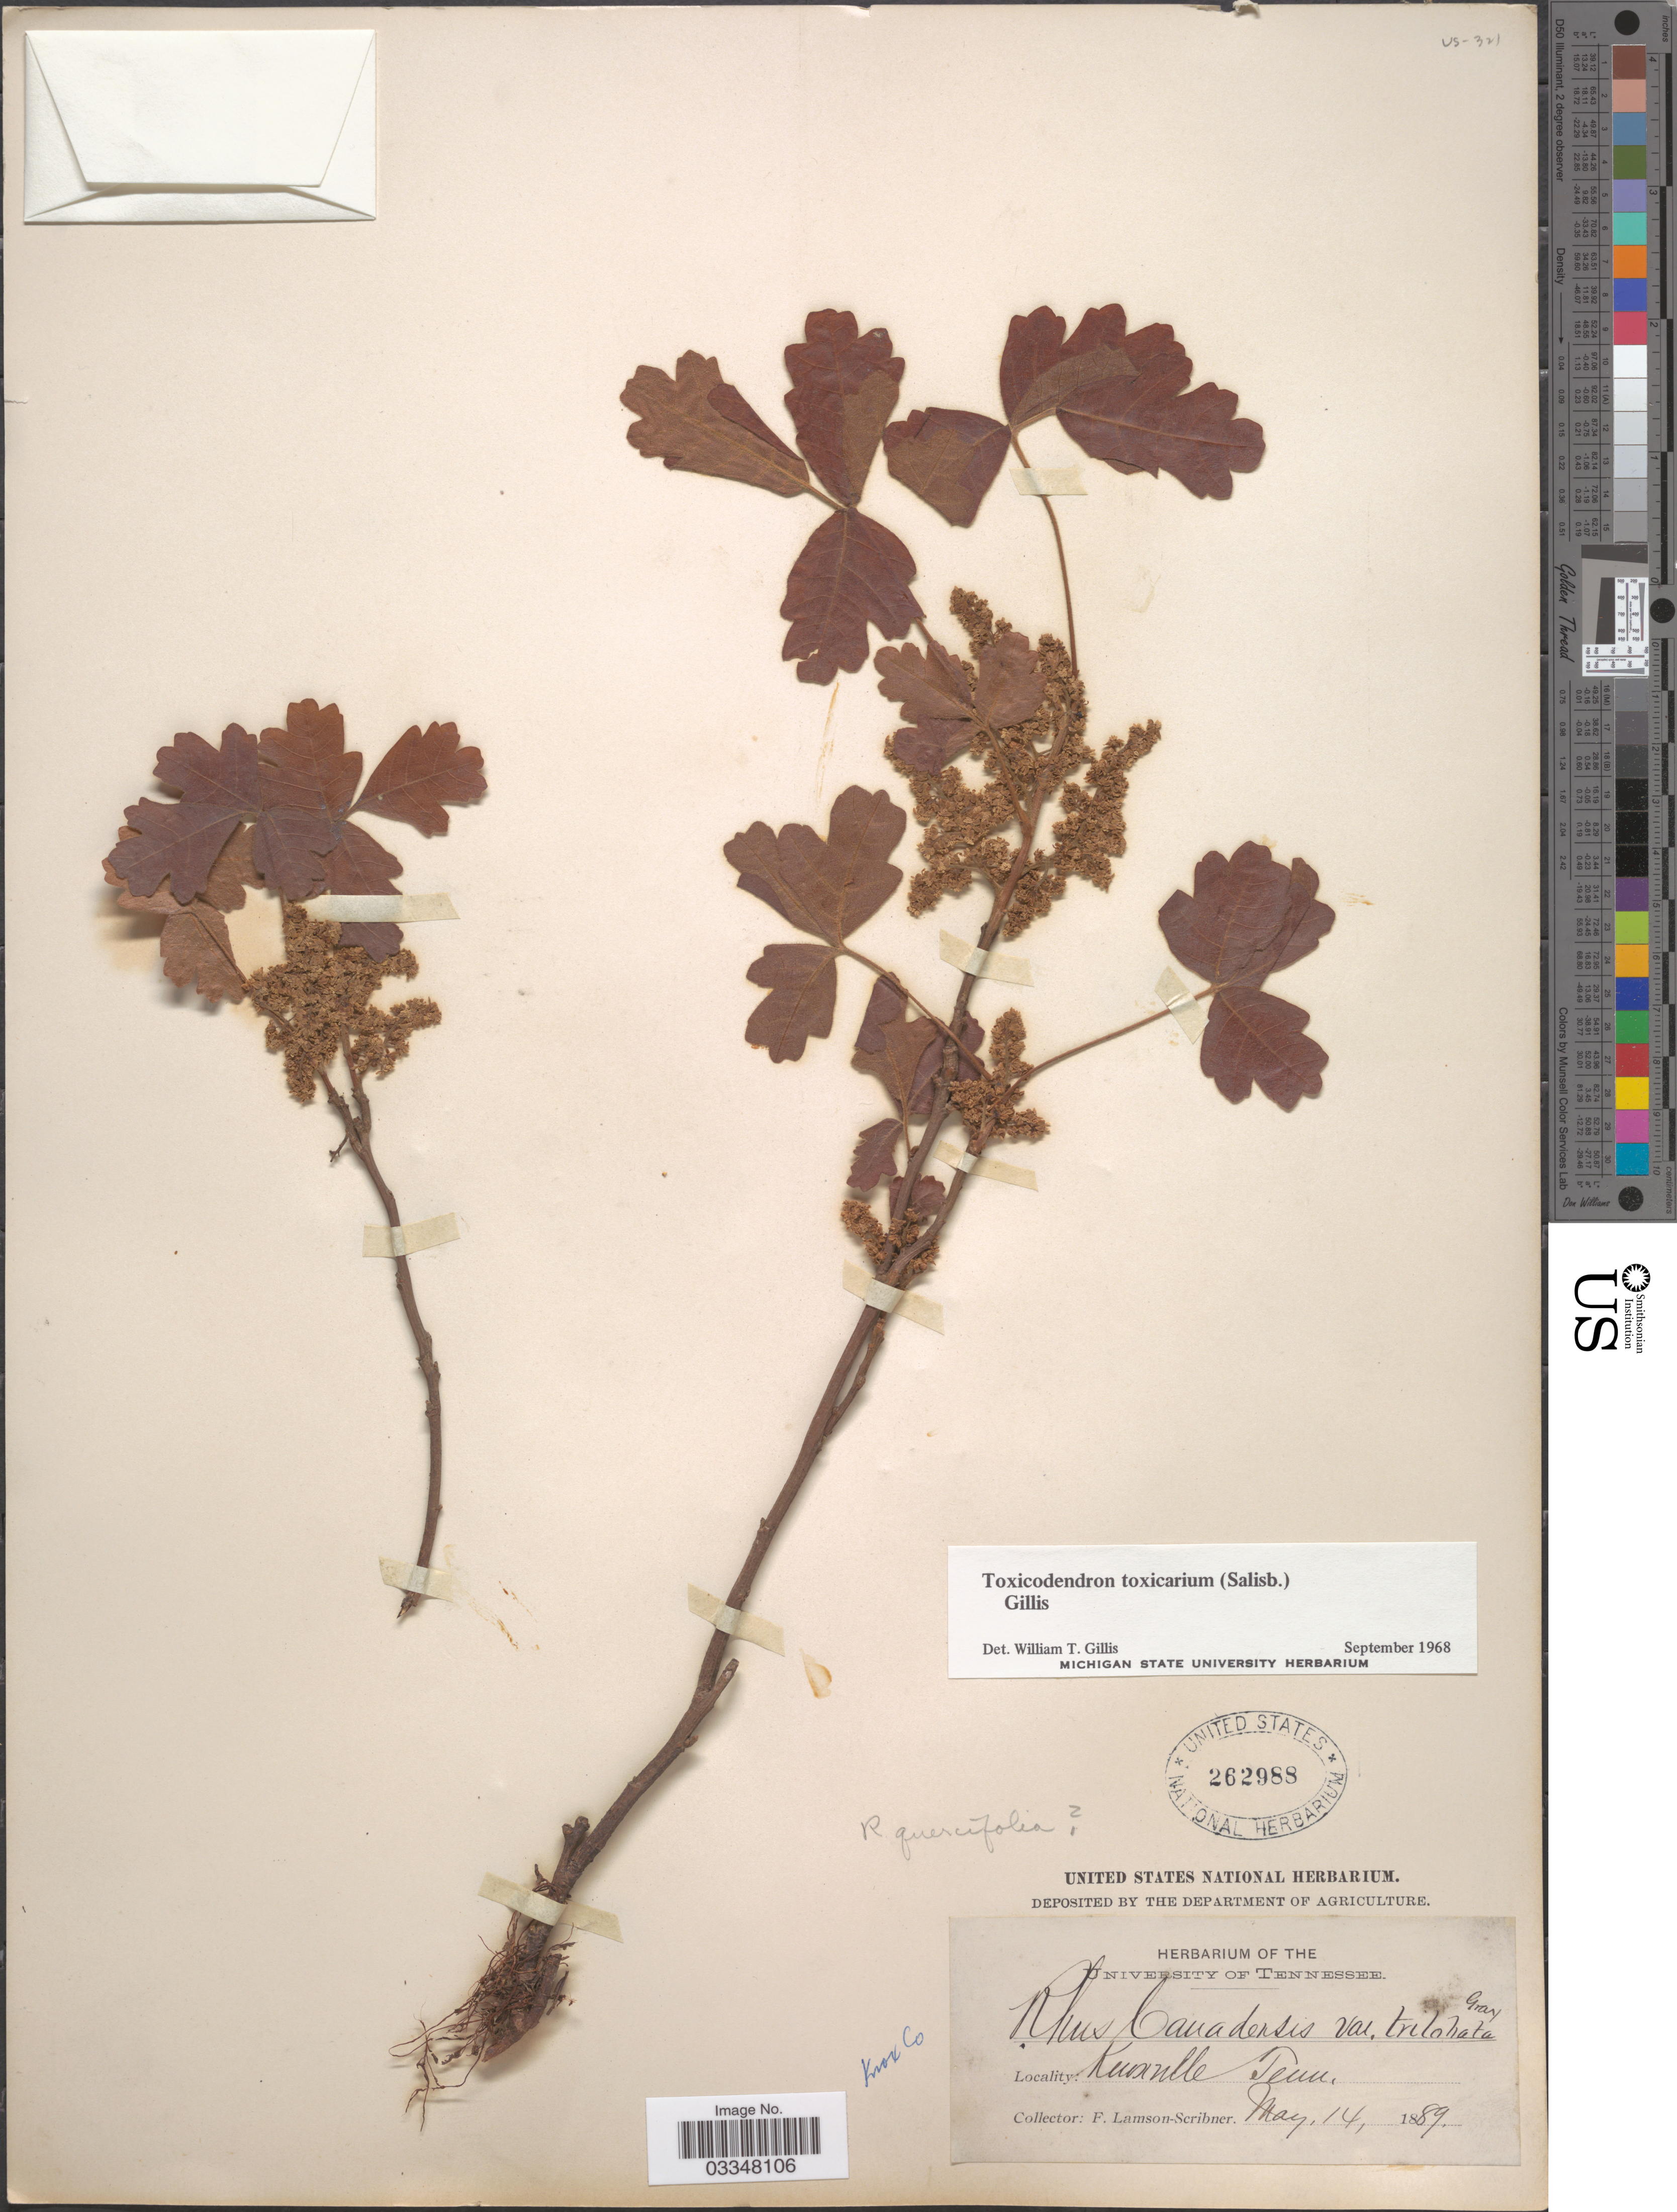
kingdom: Plantae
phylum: Tracheophyta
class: Magnoliopsida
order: Sapindales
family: Anacardiaceae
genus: Toxicodendron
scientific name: Toxicodendron toxicarium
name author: Gillis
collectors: F. Lamson-Scribner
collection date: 1889-05-14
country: United States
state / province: Tennessee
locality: Knoxville. Knox Co.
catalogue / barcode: US 262988